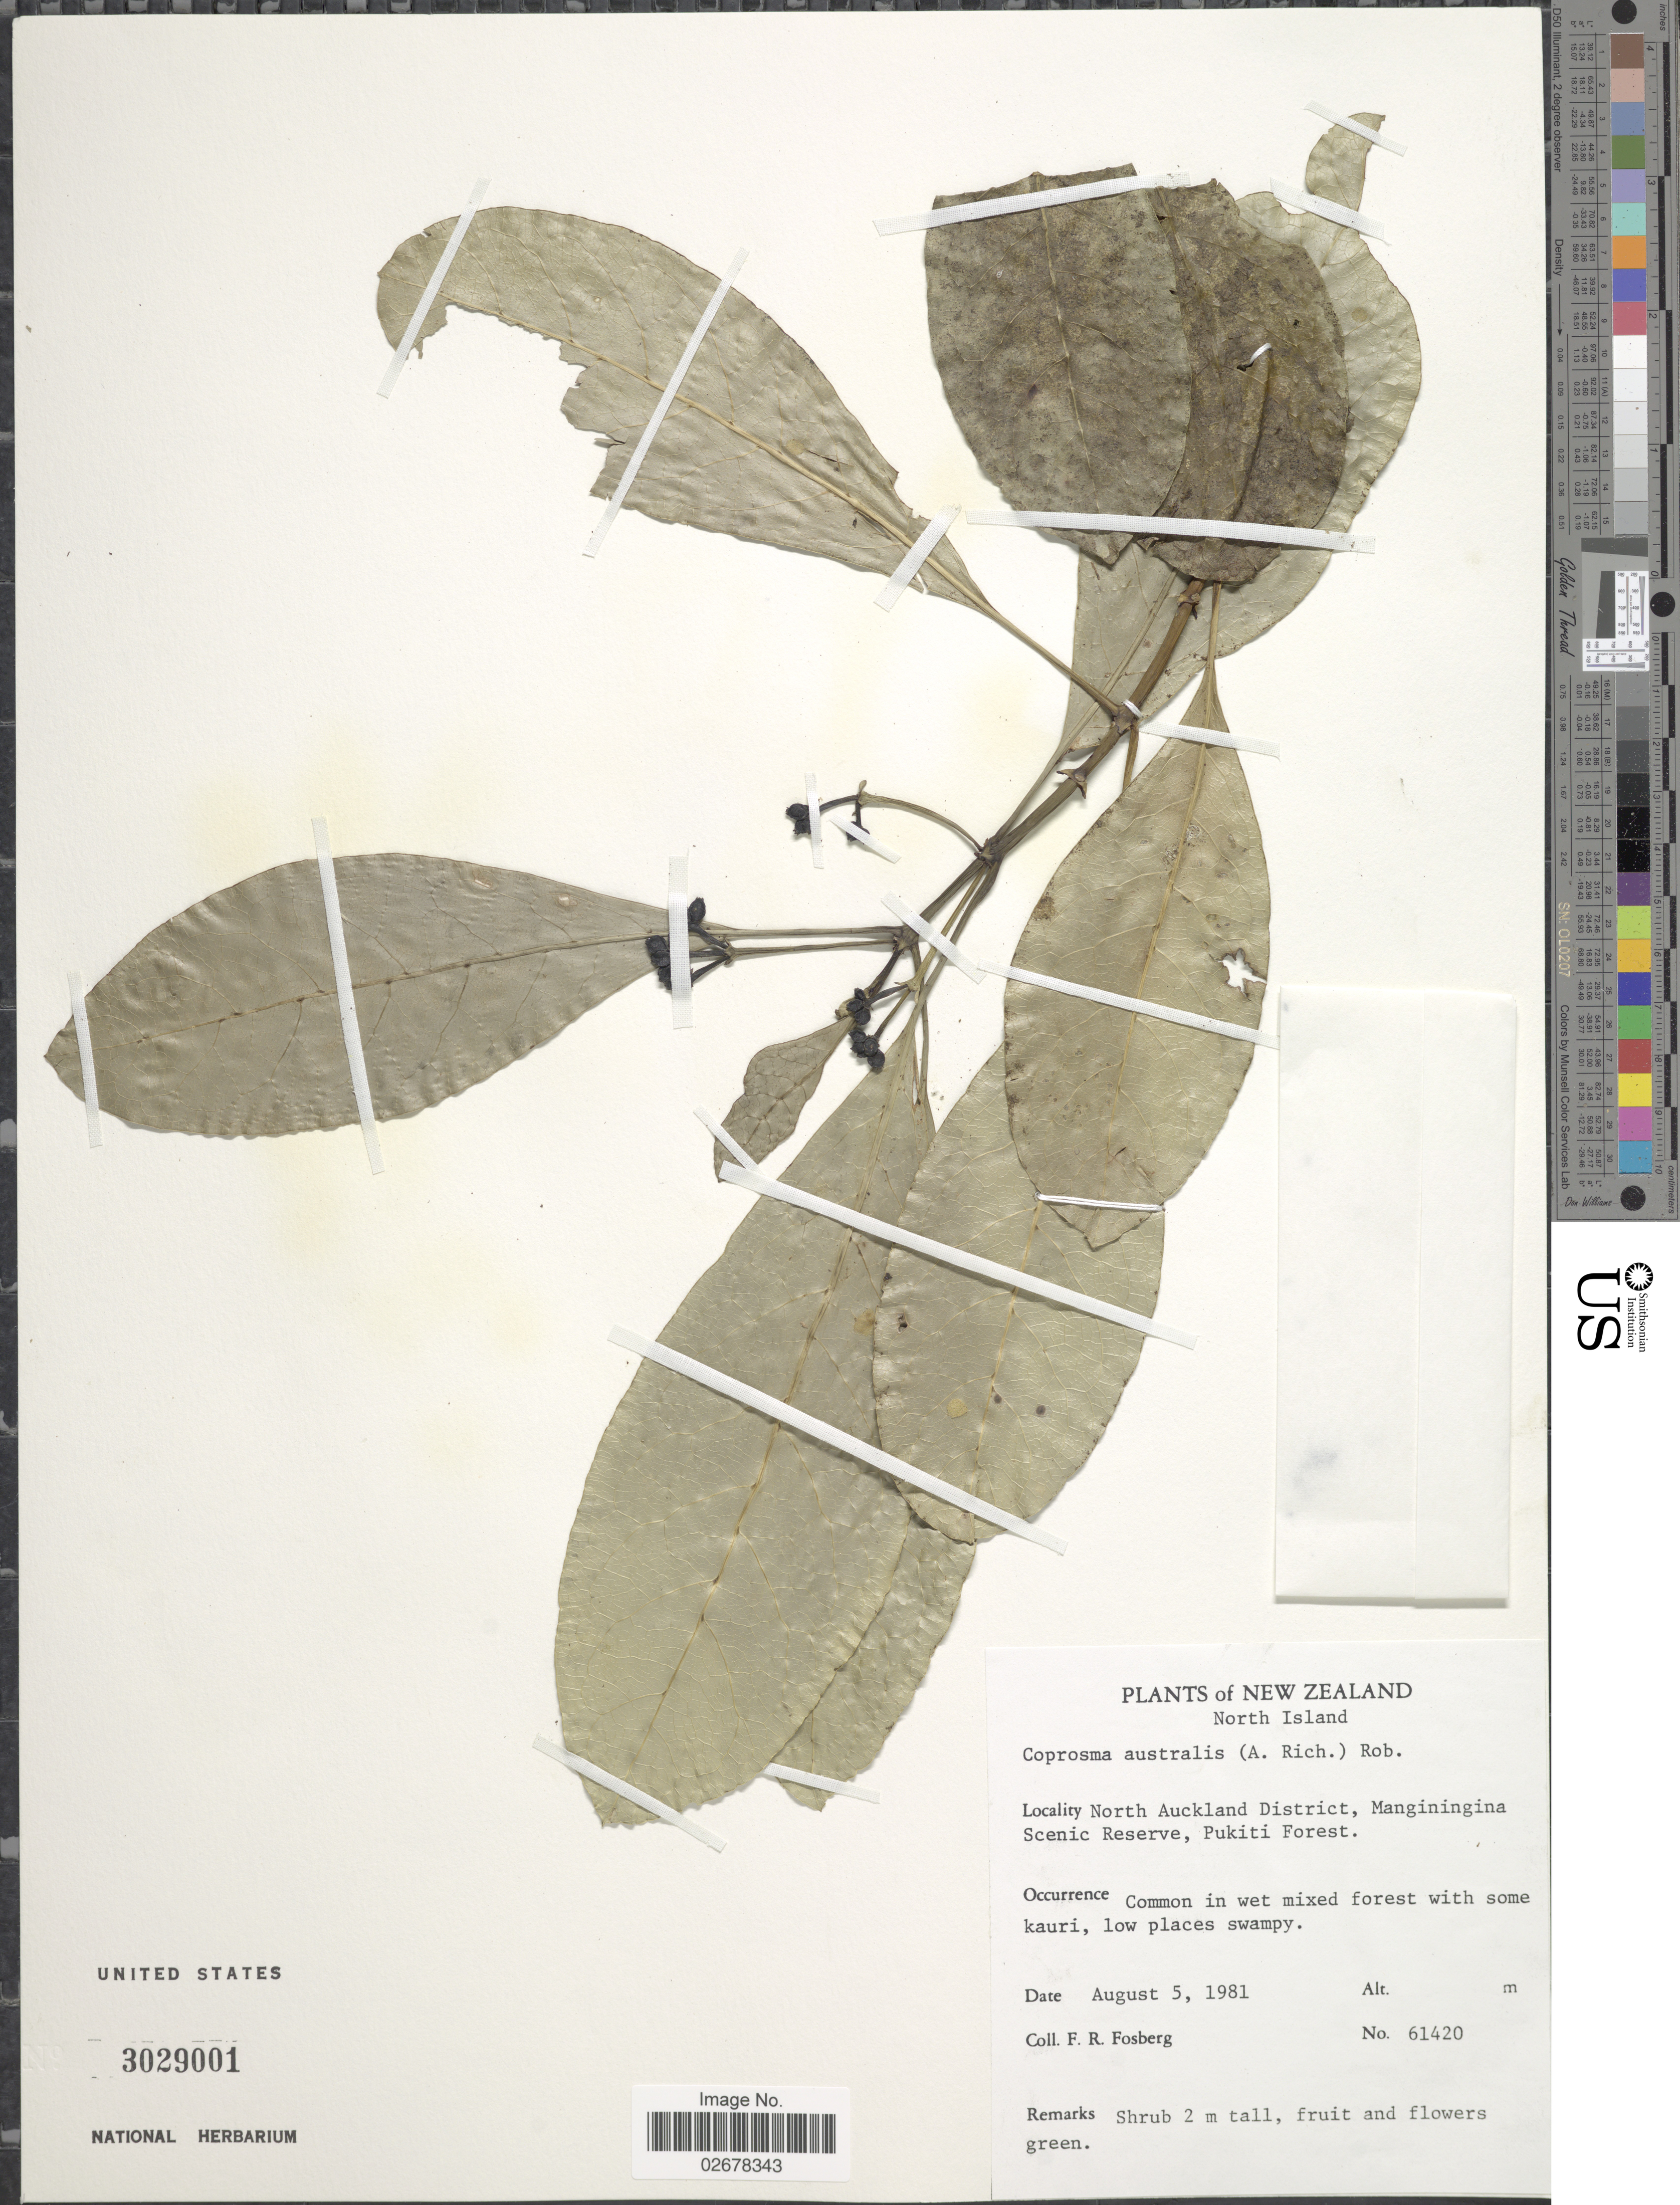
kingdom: Plantae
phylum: Tracheophyta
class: Magnoliopsida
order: Gentianales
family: Rubiaceae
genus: Coprosma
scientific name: Coprosma australis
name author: (A. Rich.) B.L. Rob.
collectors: F. R. Fosberg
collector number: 61420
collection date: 1981-08-05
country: New Zealand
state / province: Auckland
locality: North Island, North Auckland District, Manginingina Scenic Reserve, Pukiti Forest, low places swampy.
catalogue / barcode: US 3029001